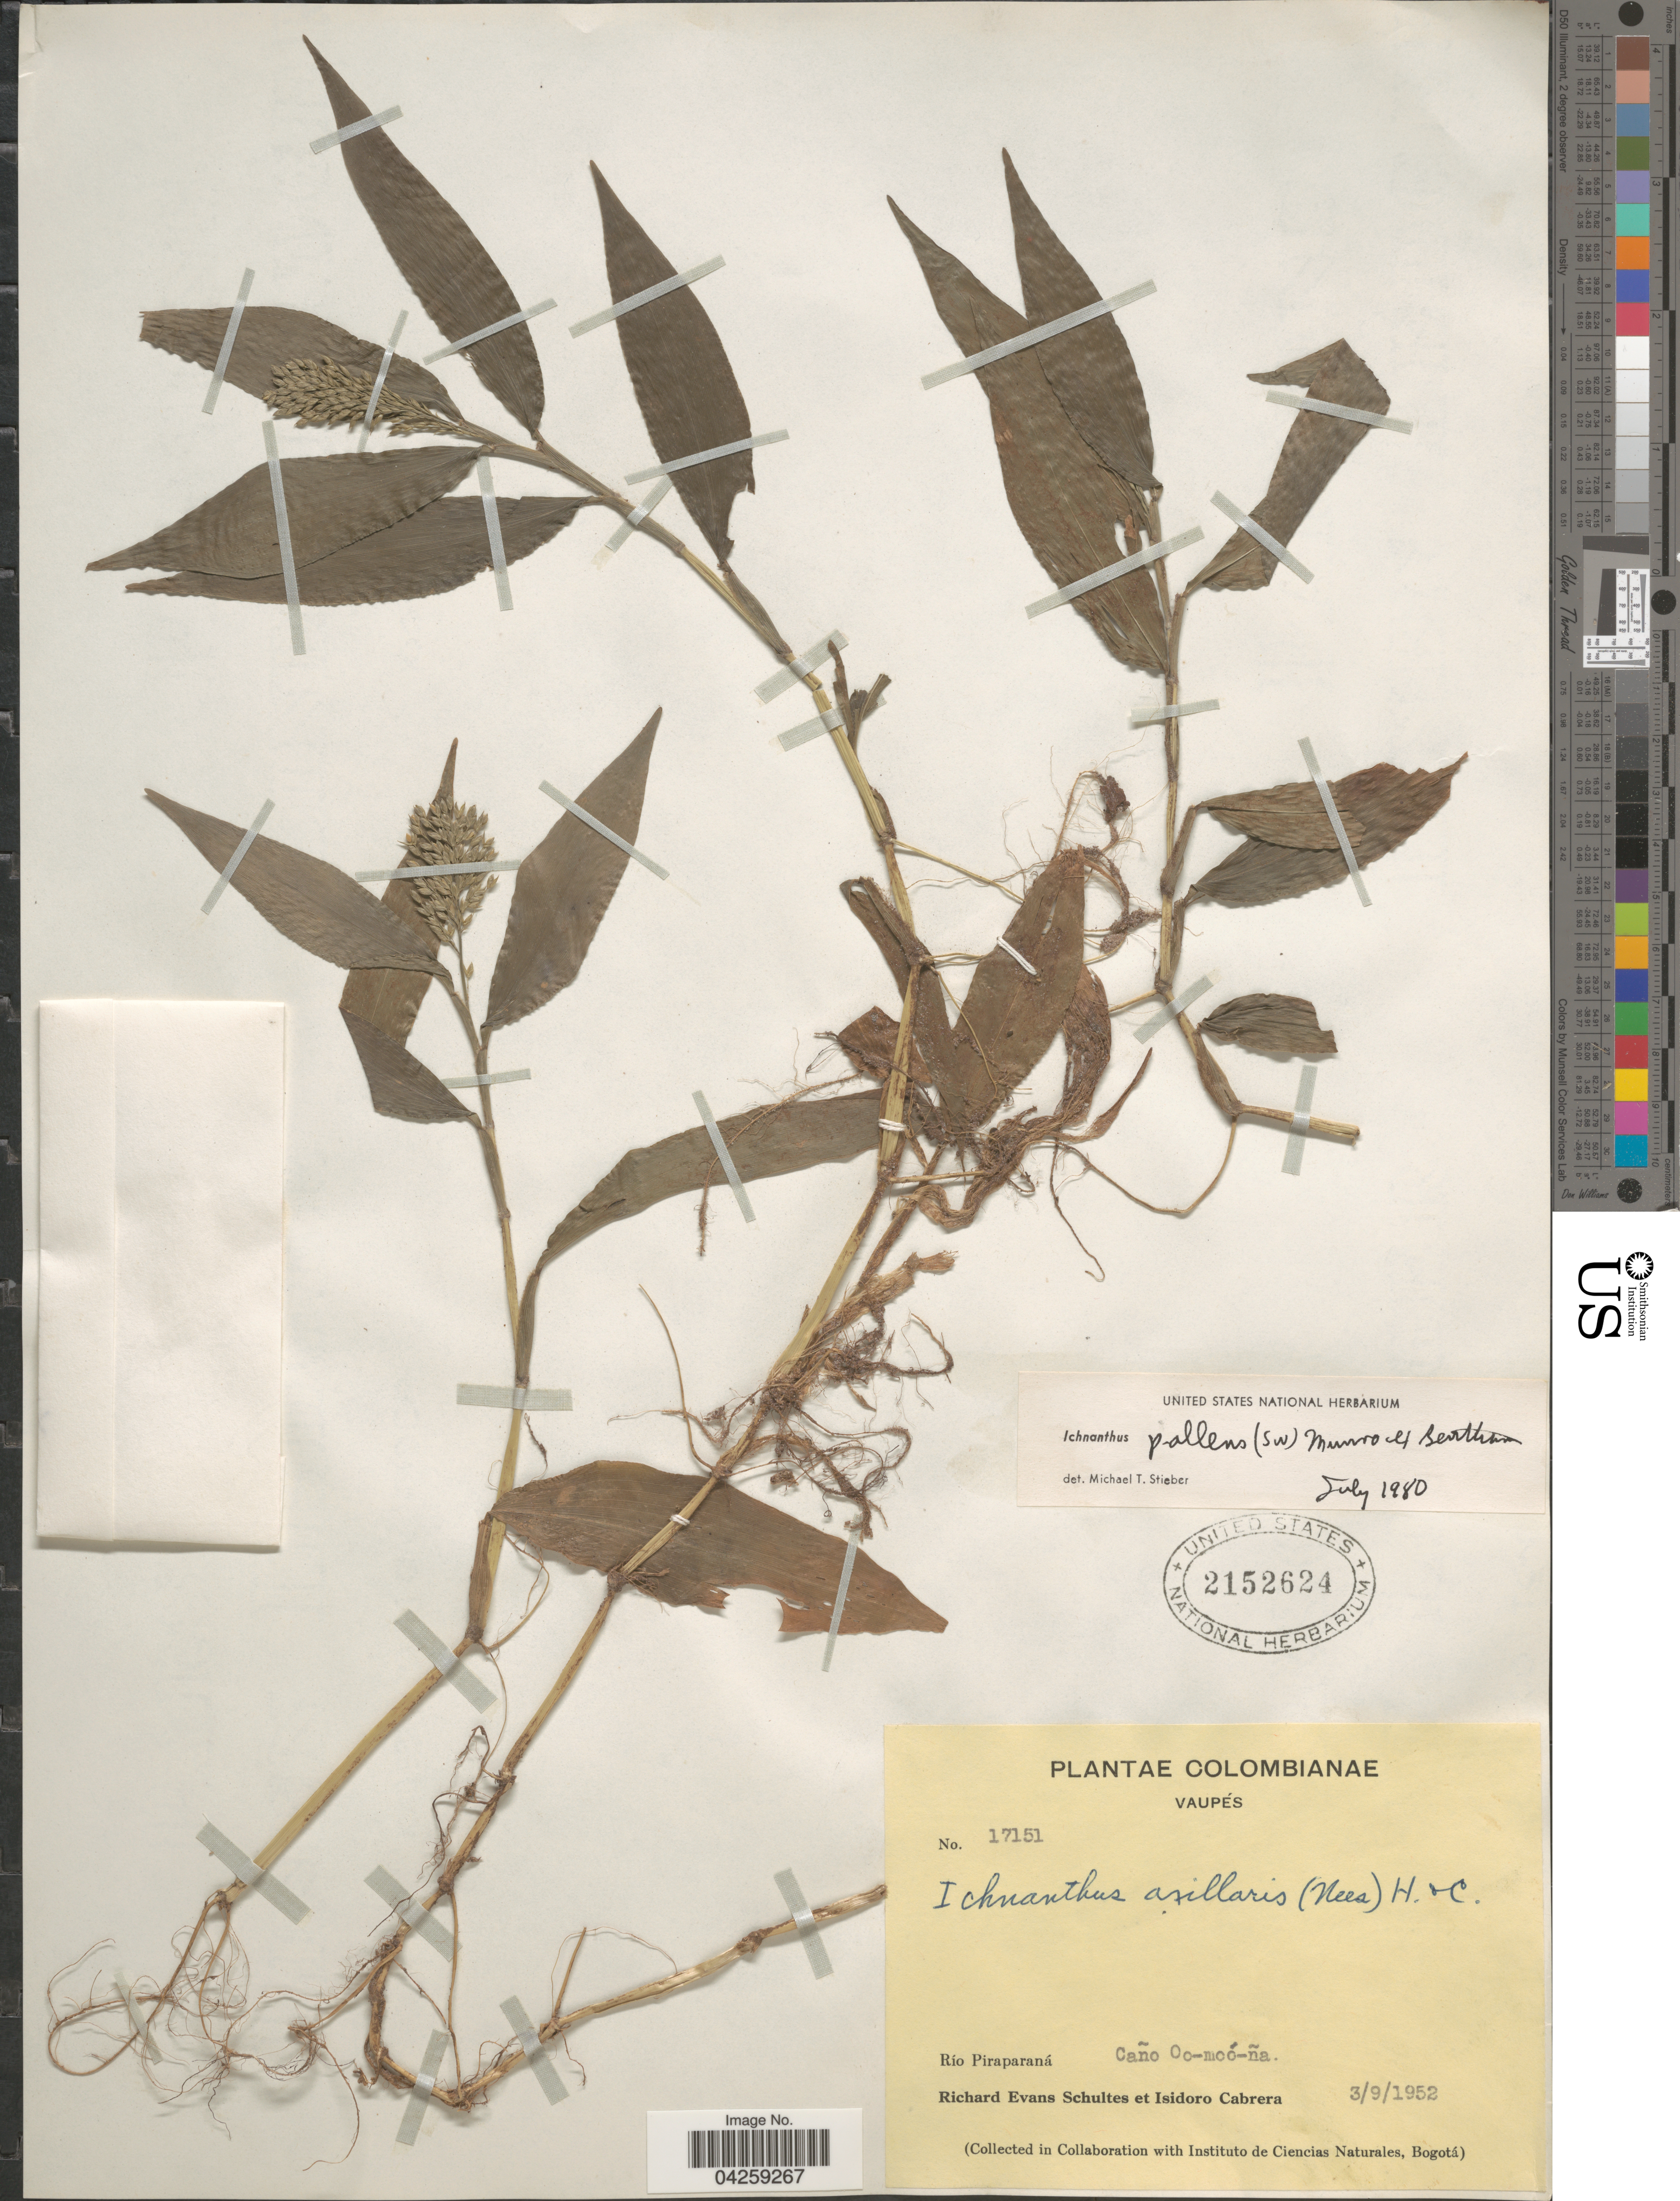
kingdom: Plantae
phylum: Tracheophyta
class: Liliopsida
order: Poales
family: Poaceae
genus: Ichnanthus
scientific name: Ichnanthus pallens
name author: (Sw.) Munro ex Benth.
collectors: R. E. Schultes & I. Cabrera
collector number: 17151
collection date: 1952-09-03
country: Colombia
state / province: Vaupés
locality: Río Piraparaná. Caño Oo-moó-ña.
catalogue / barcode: US 2152624